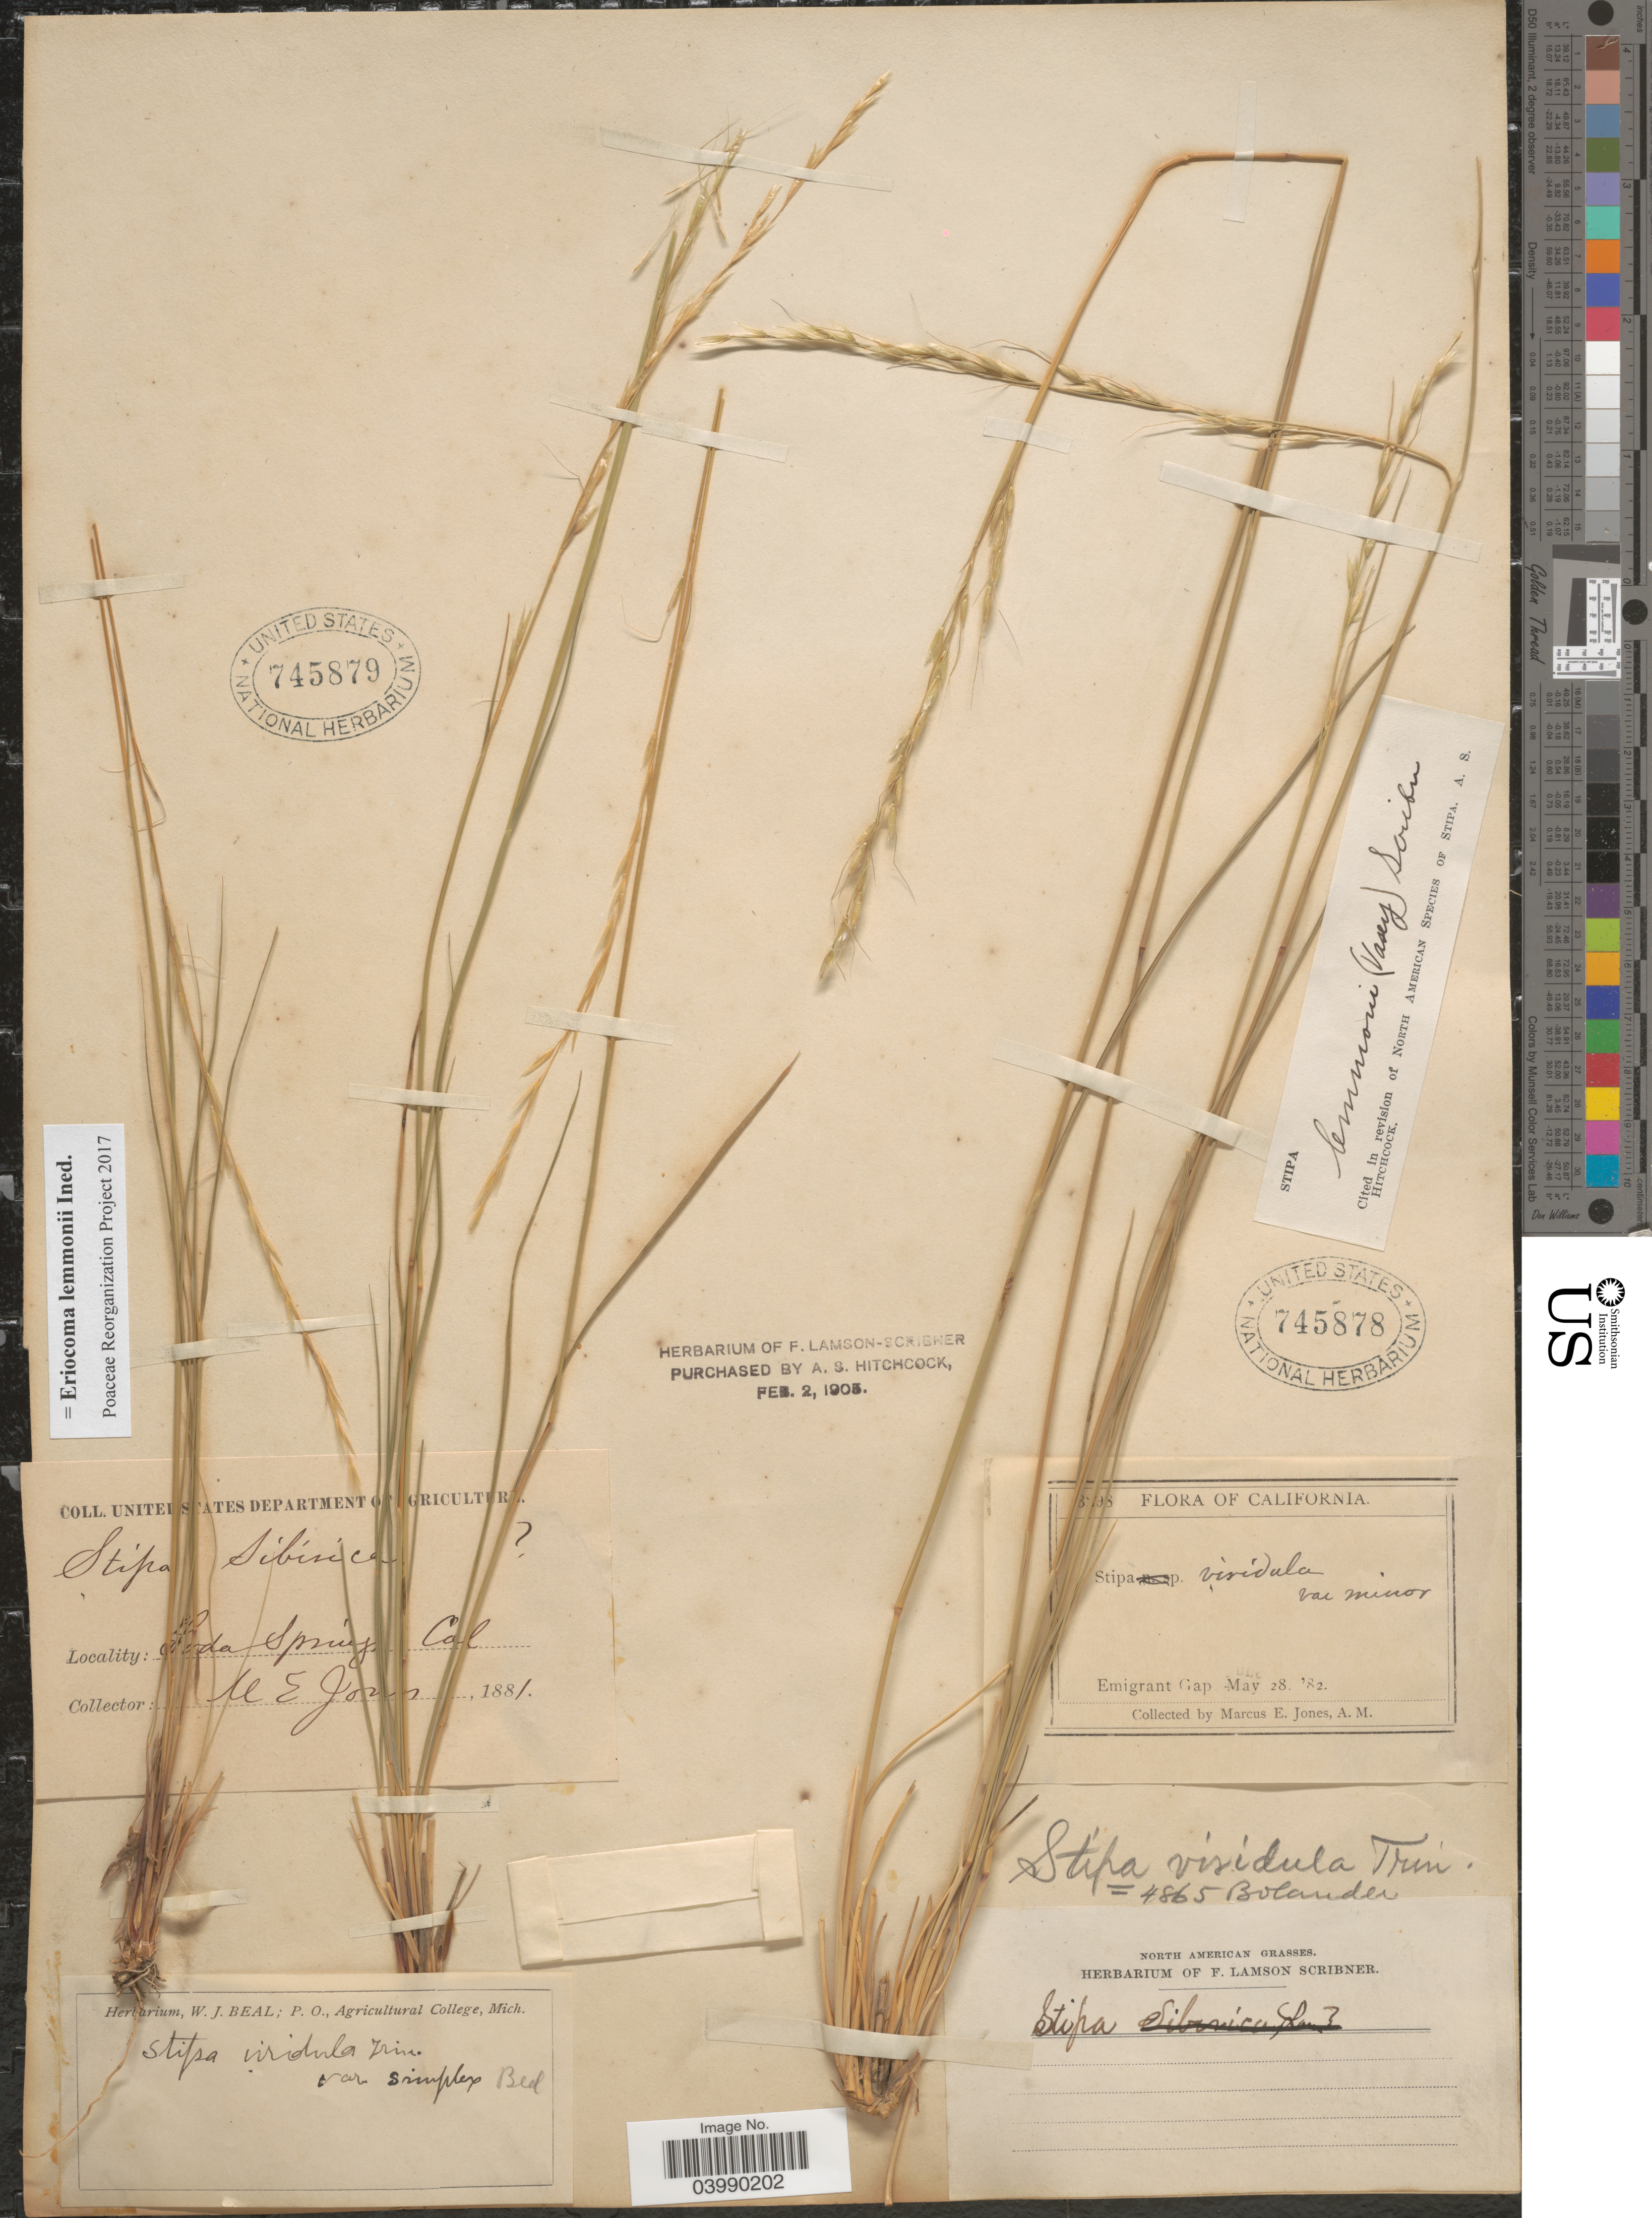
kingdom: Plantae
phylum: Tracheophyta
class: Liliopsida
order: Poales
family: Poaceae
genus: Eriocoma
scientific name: Eriocoma lemmonii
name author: (Vasey) Romasch.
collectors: M. E. Jones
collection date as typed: Transcribed d/m/y: 28/5/82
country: United States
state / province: California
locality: Emigrant Gap.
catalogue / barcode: US 745878-2